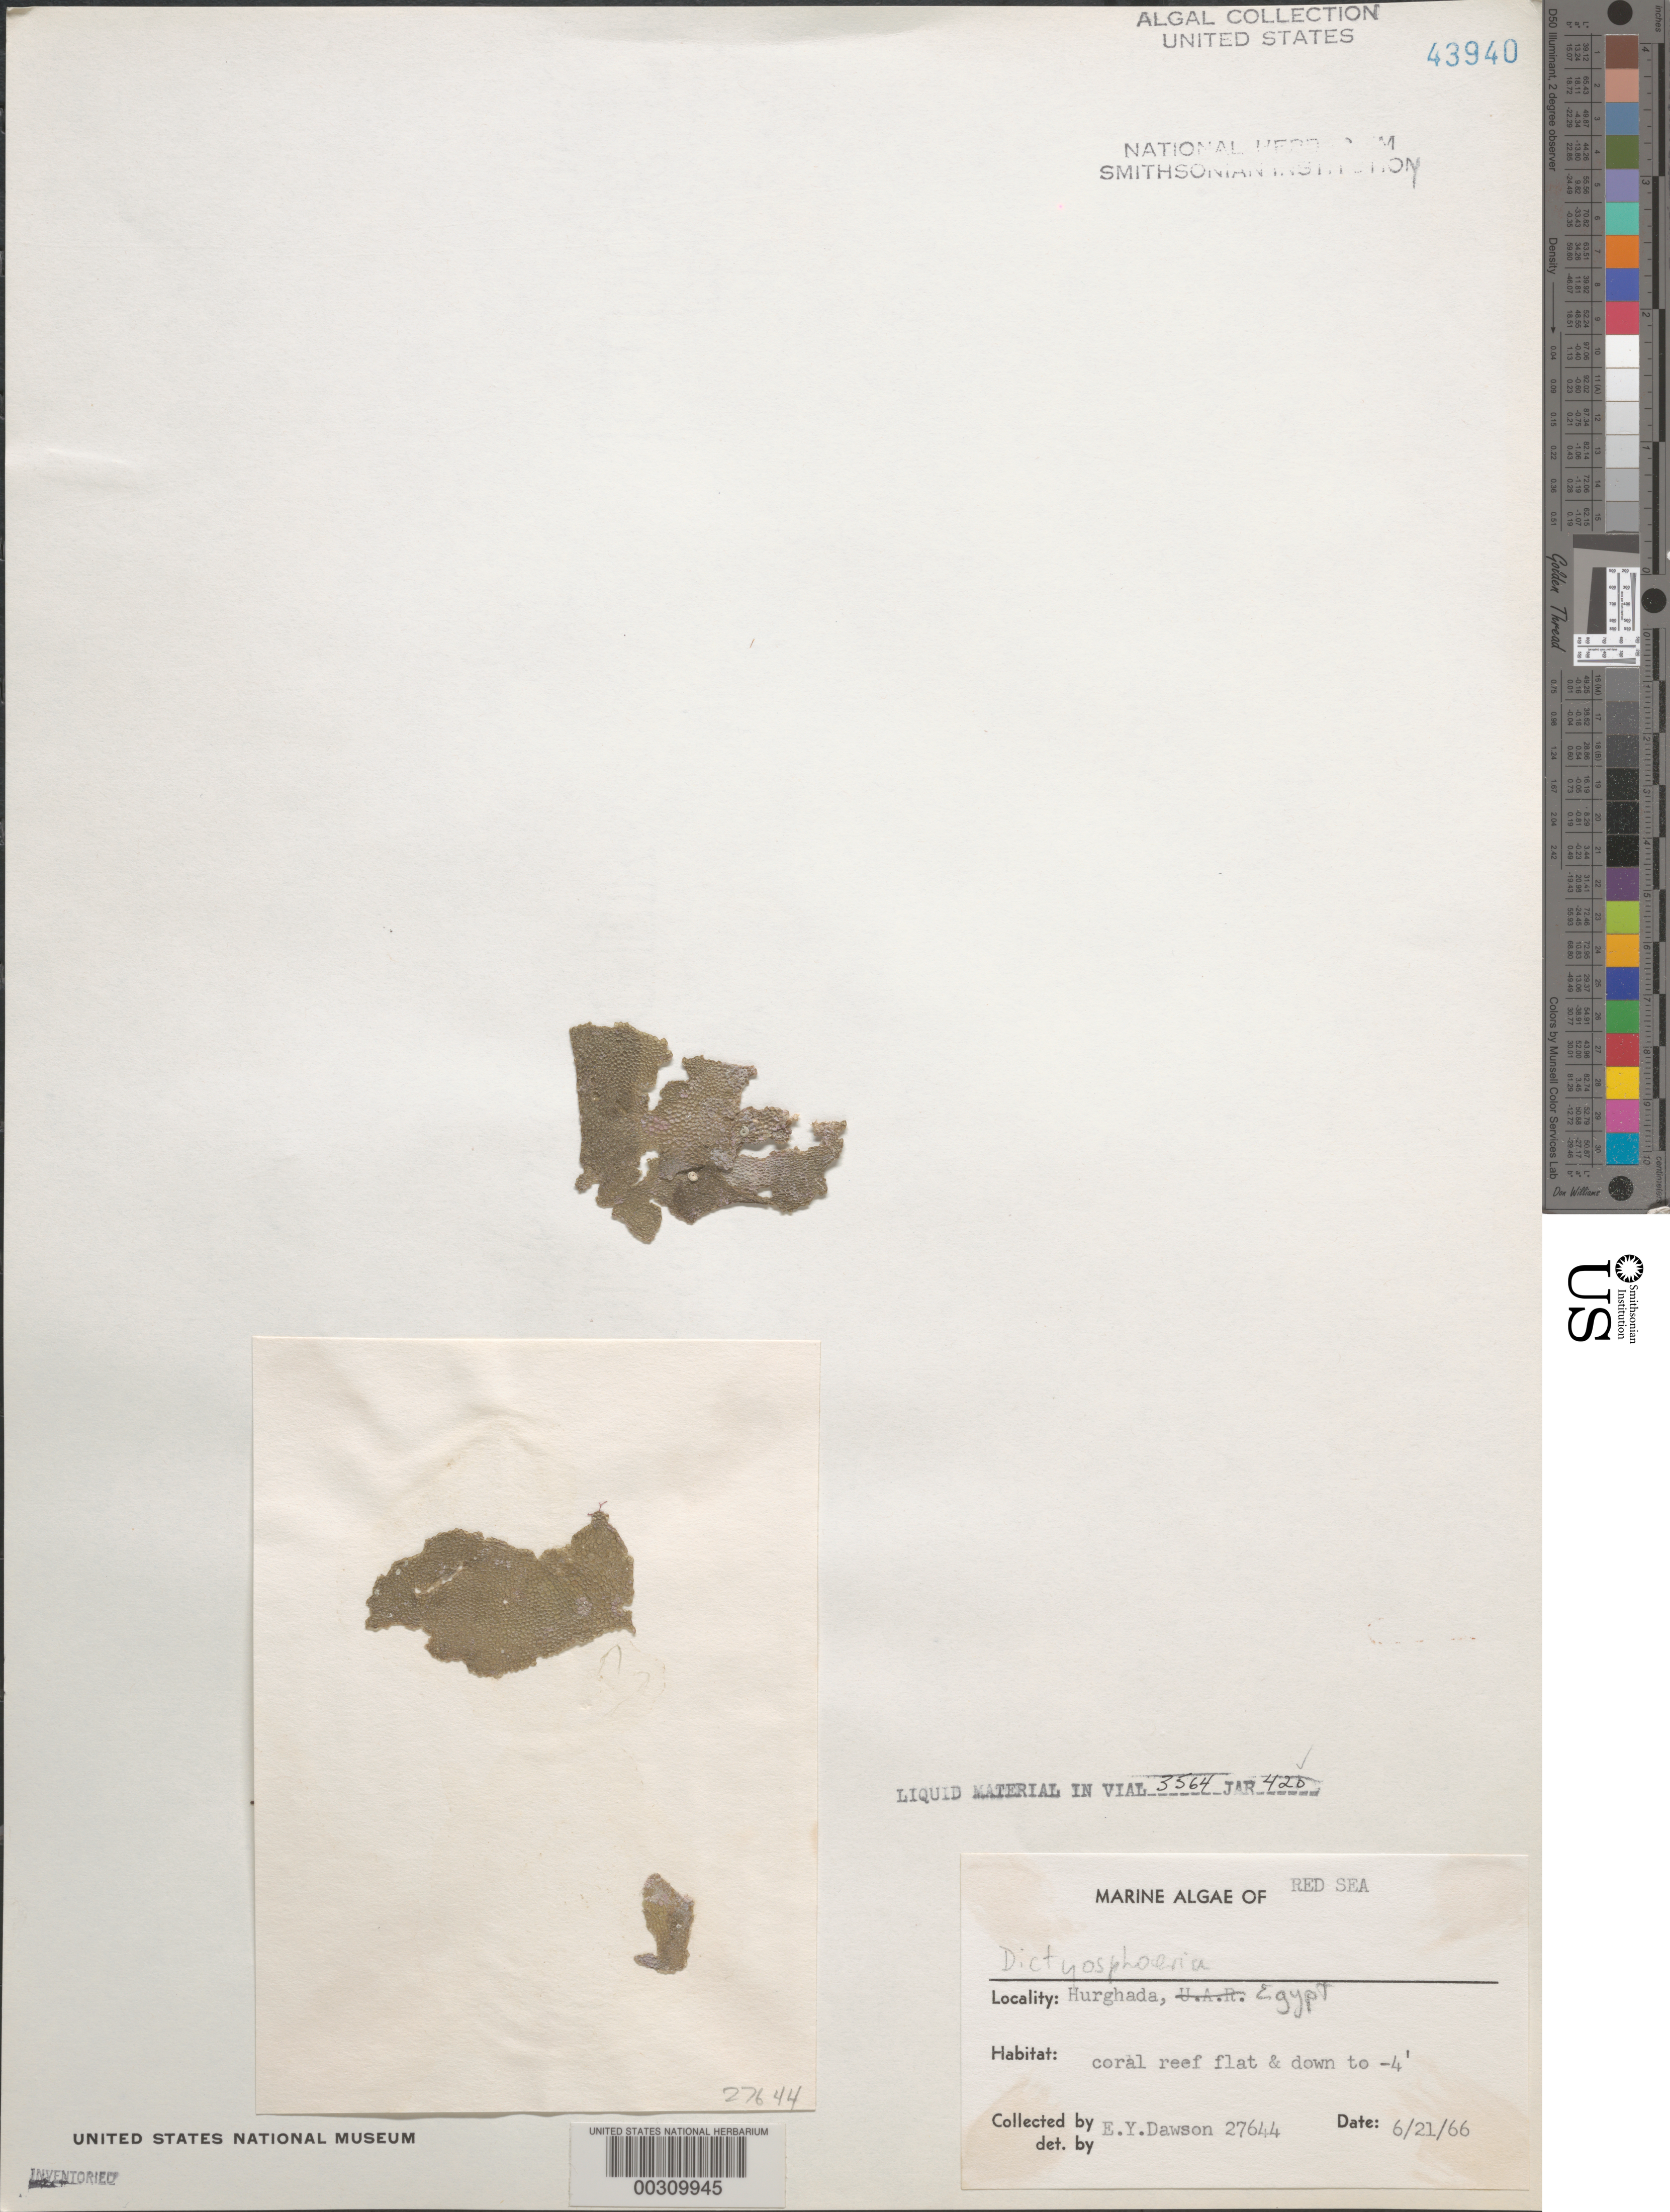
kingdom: Plantae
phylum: Chlorophyta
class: Ulvophyceae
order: Siphonocladales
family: Siphonocladaceae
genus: Dictyosphaeria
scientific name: Dictyosphaeria sp.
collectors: E. Y. Dawson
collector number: EYD 27644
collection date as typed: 21 Jun 1966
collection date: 1966-06-21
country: Egypt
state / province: Al Bahr al Ahmar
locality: Hurghada, Red Sea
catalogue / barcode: US 43940